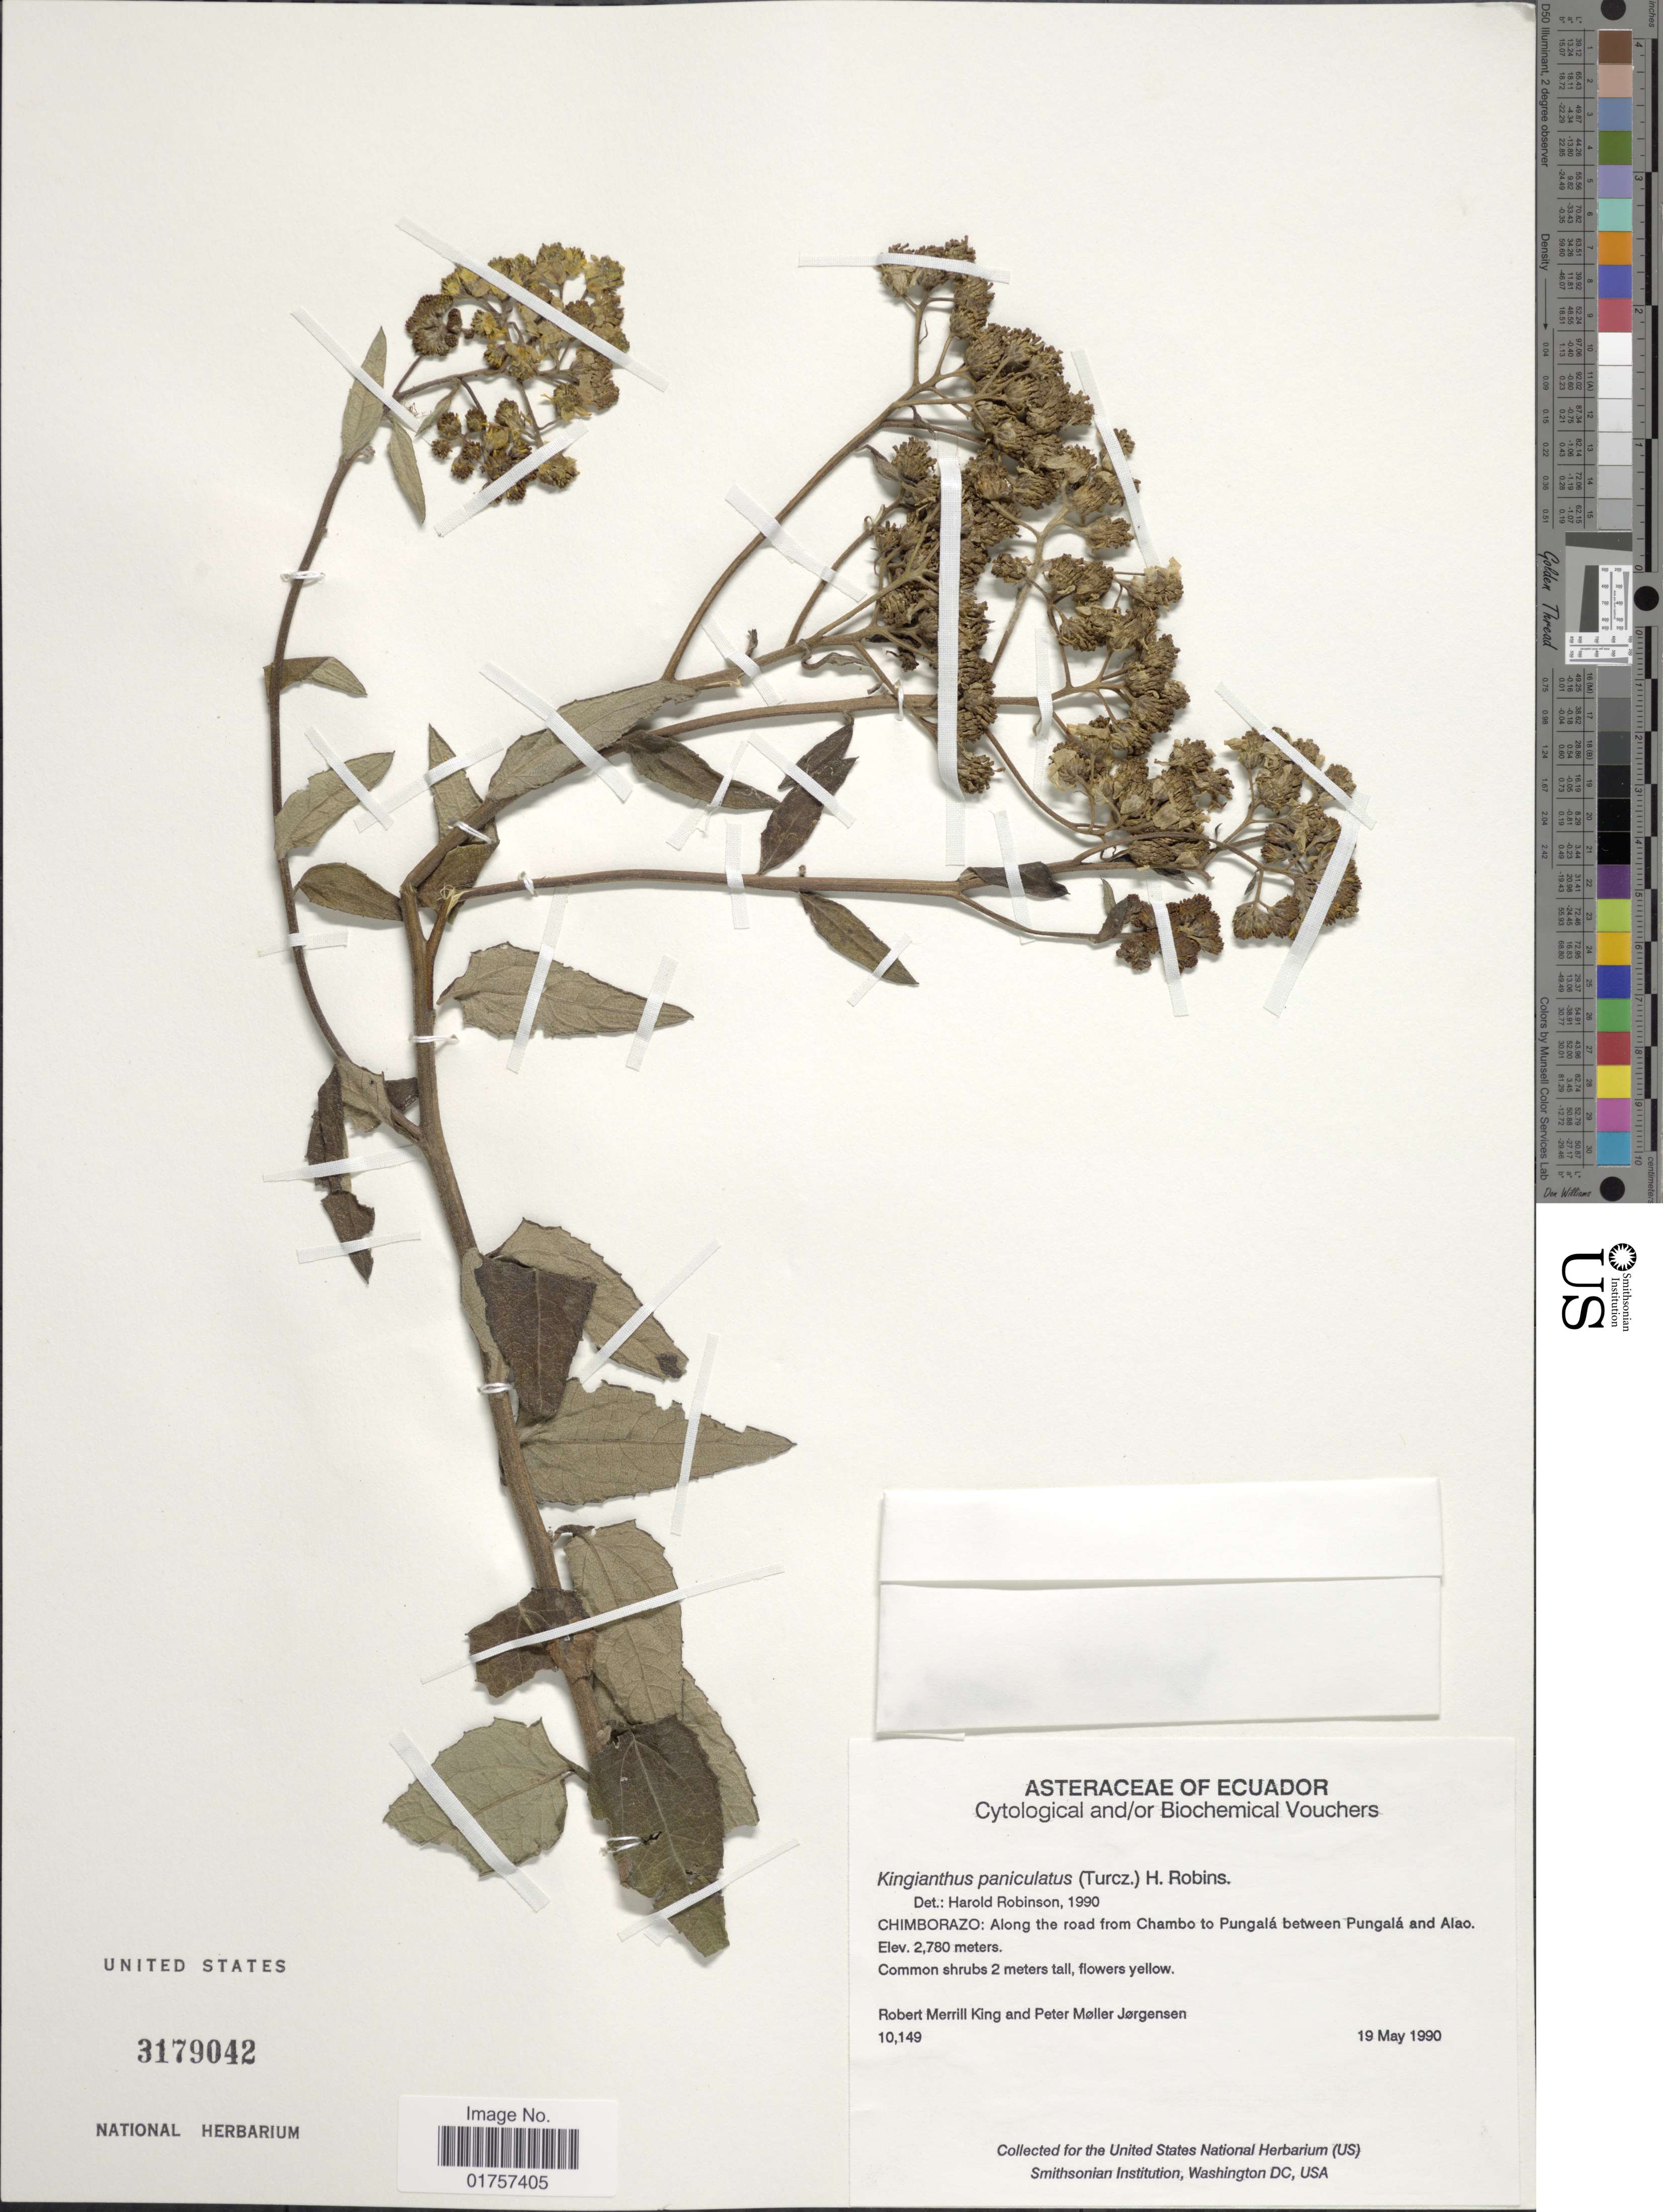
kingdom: Plantae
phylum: Tracheophyta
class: Magnoliopsida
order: Asterales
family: Asteraceae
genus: Kingianthus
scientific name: Kingianthus paniculatus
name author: (Turcz.) H. Rob.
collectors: R. M. King & P. M. Jørgensen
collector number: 10149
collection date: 1990-05-19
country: Ecuador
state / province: Chimborazo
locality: Along the road from Chambo to Pungalá between Pungalá and Alao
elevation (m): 2780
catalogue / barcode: US 3179042